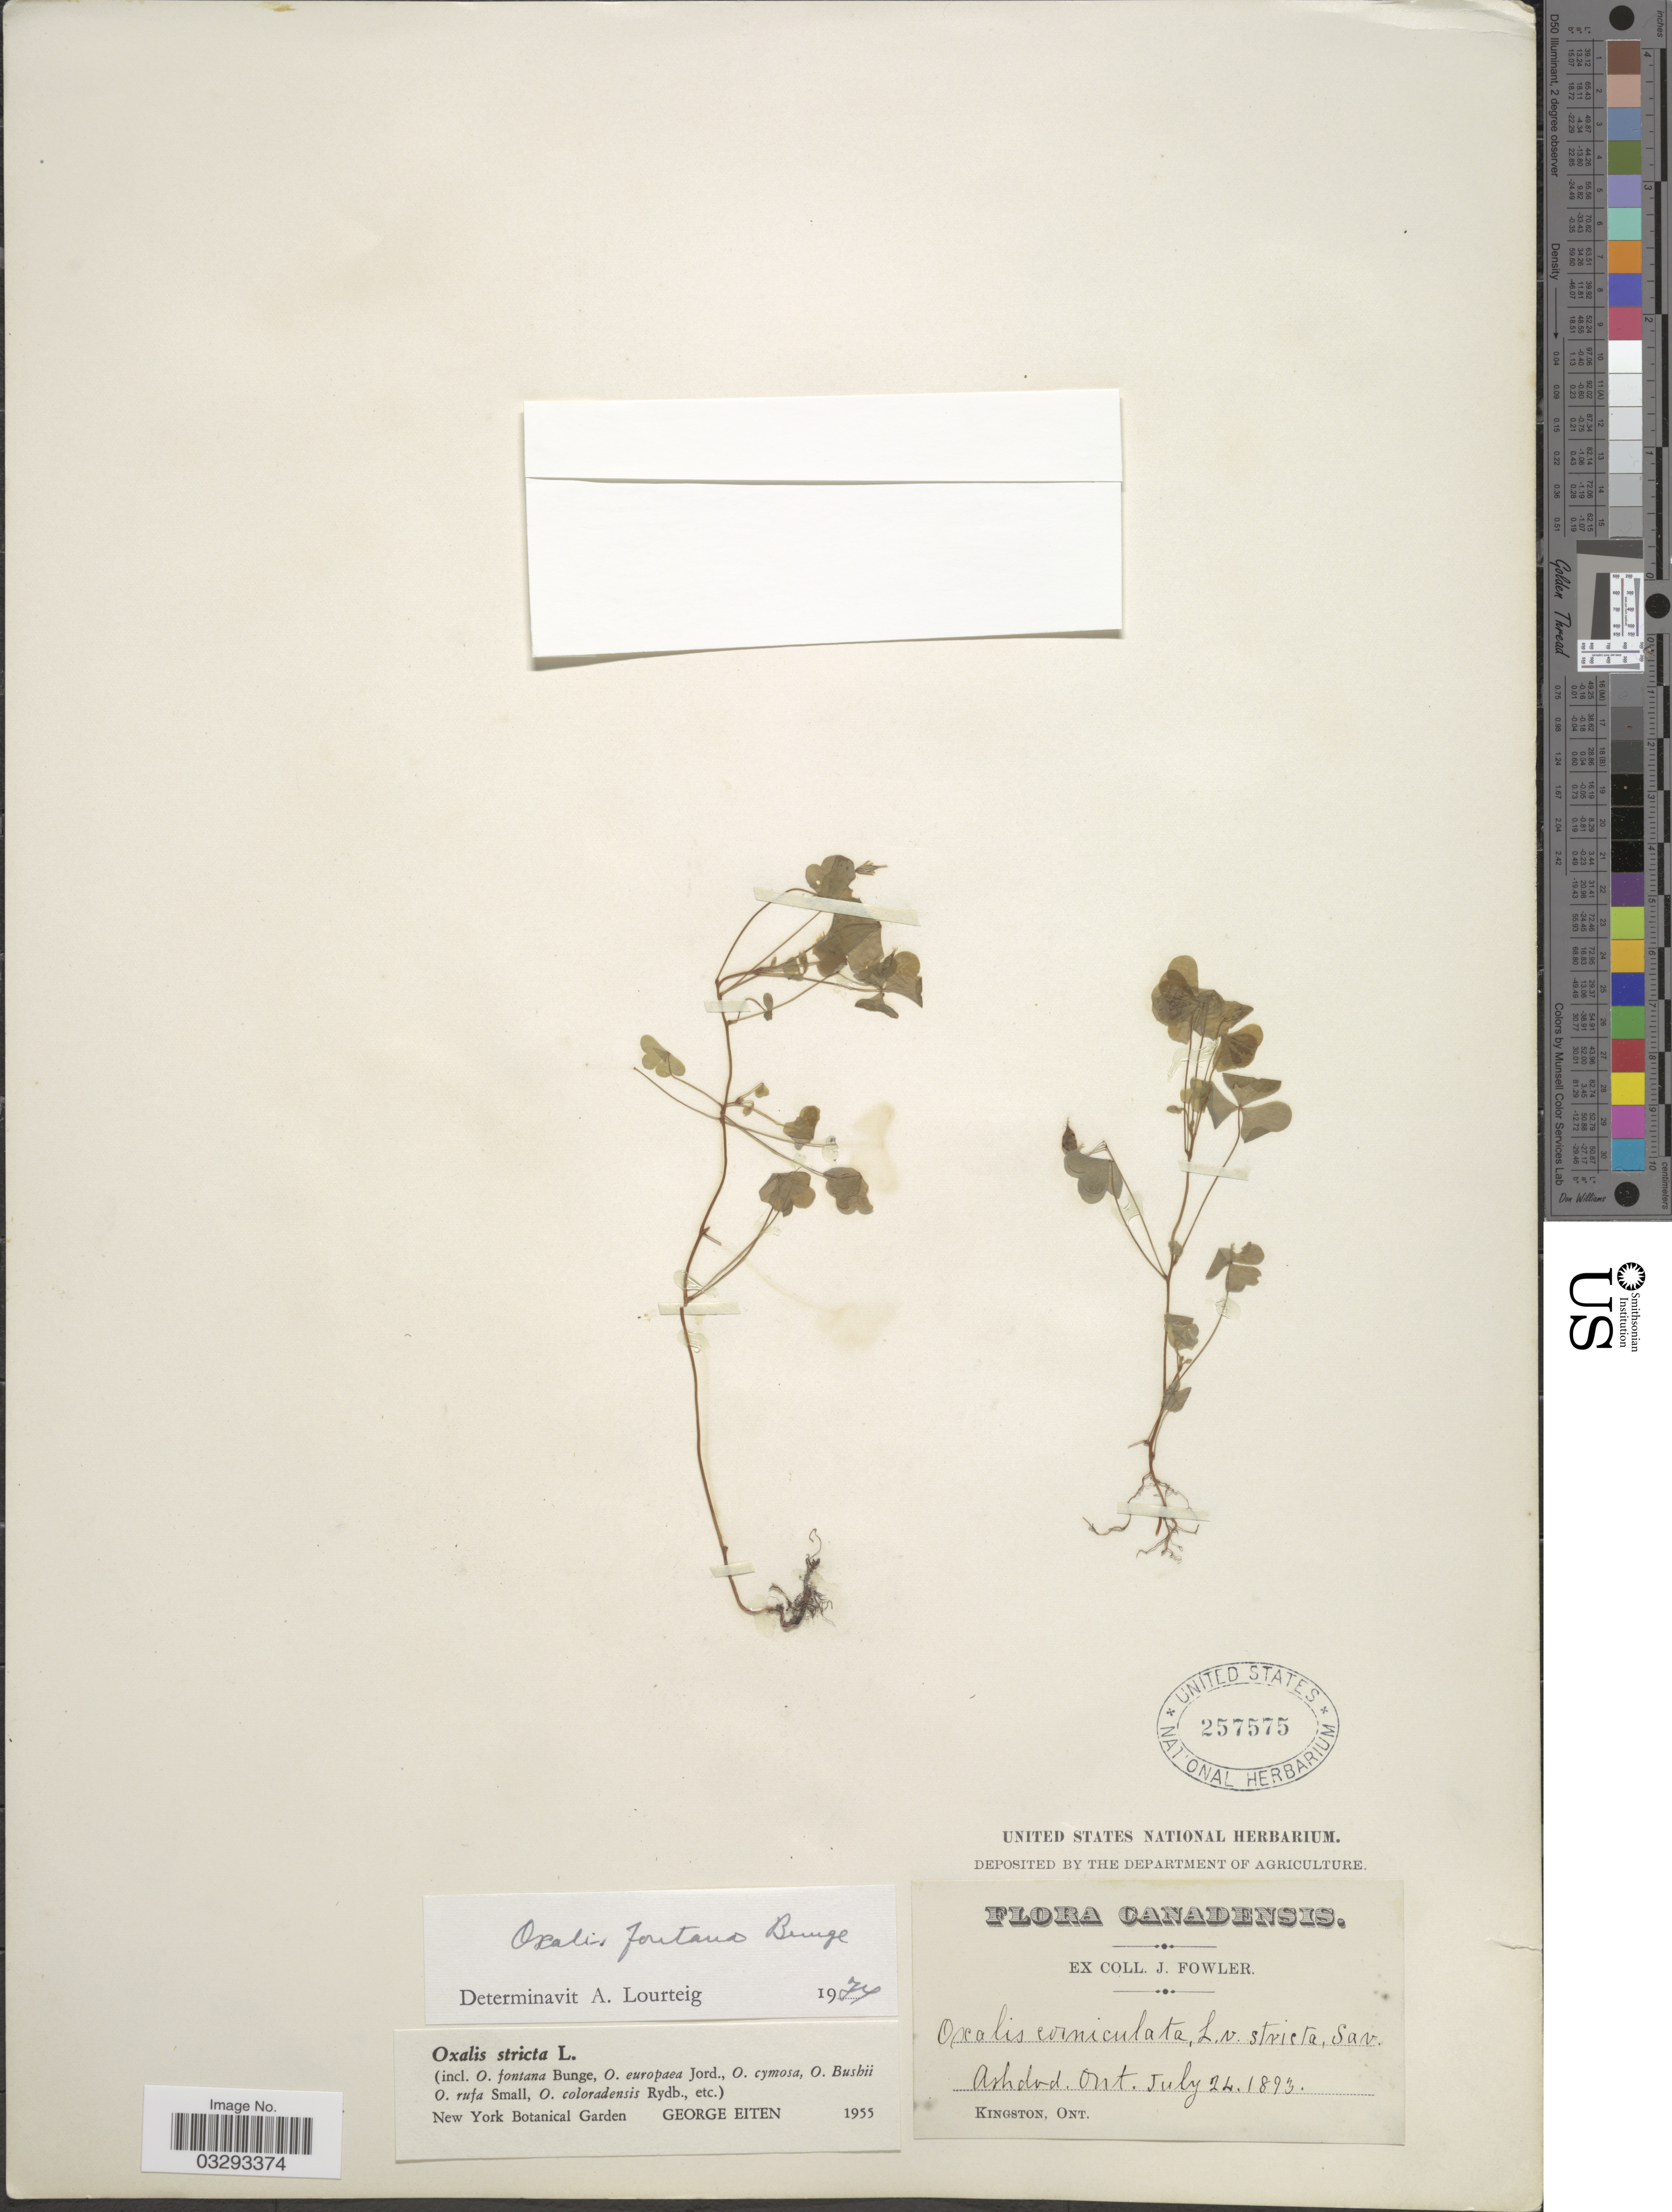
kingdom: Plantae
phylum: Tracheophyta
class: Magnoliopsida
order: Oxalidales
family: Oxalidaceae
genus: Oxalis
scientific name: Oxalis fontana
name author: Bunge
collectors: J. Fowler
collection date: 1893-07-24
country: Canada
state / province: Ontario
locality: Ashdad.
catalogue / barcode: US 257575